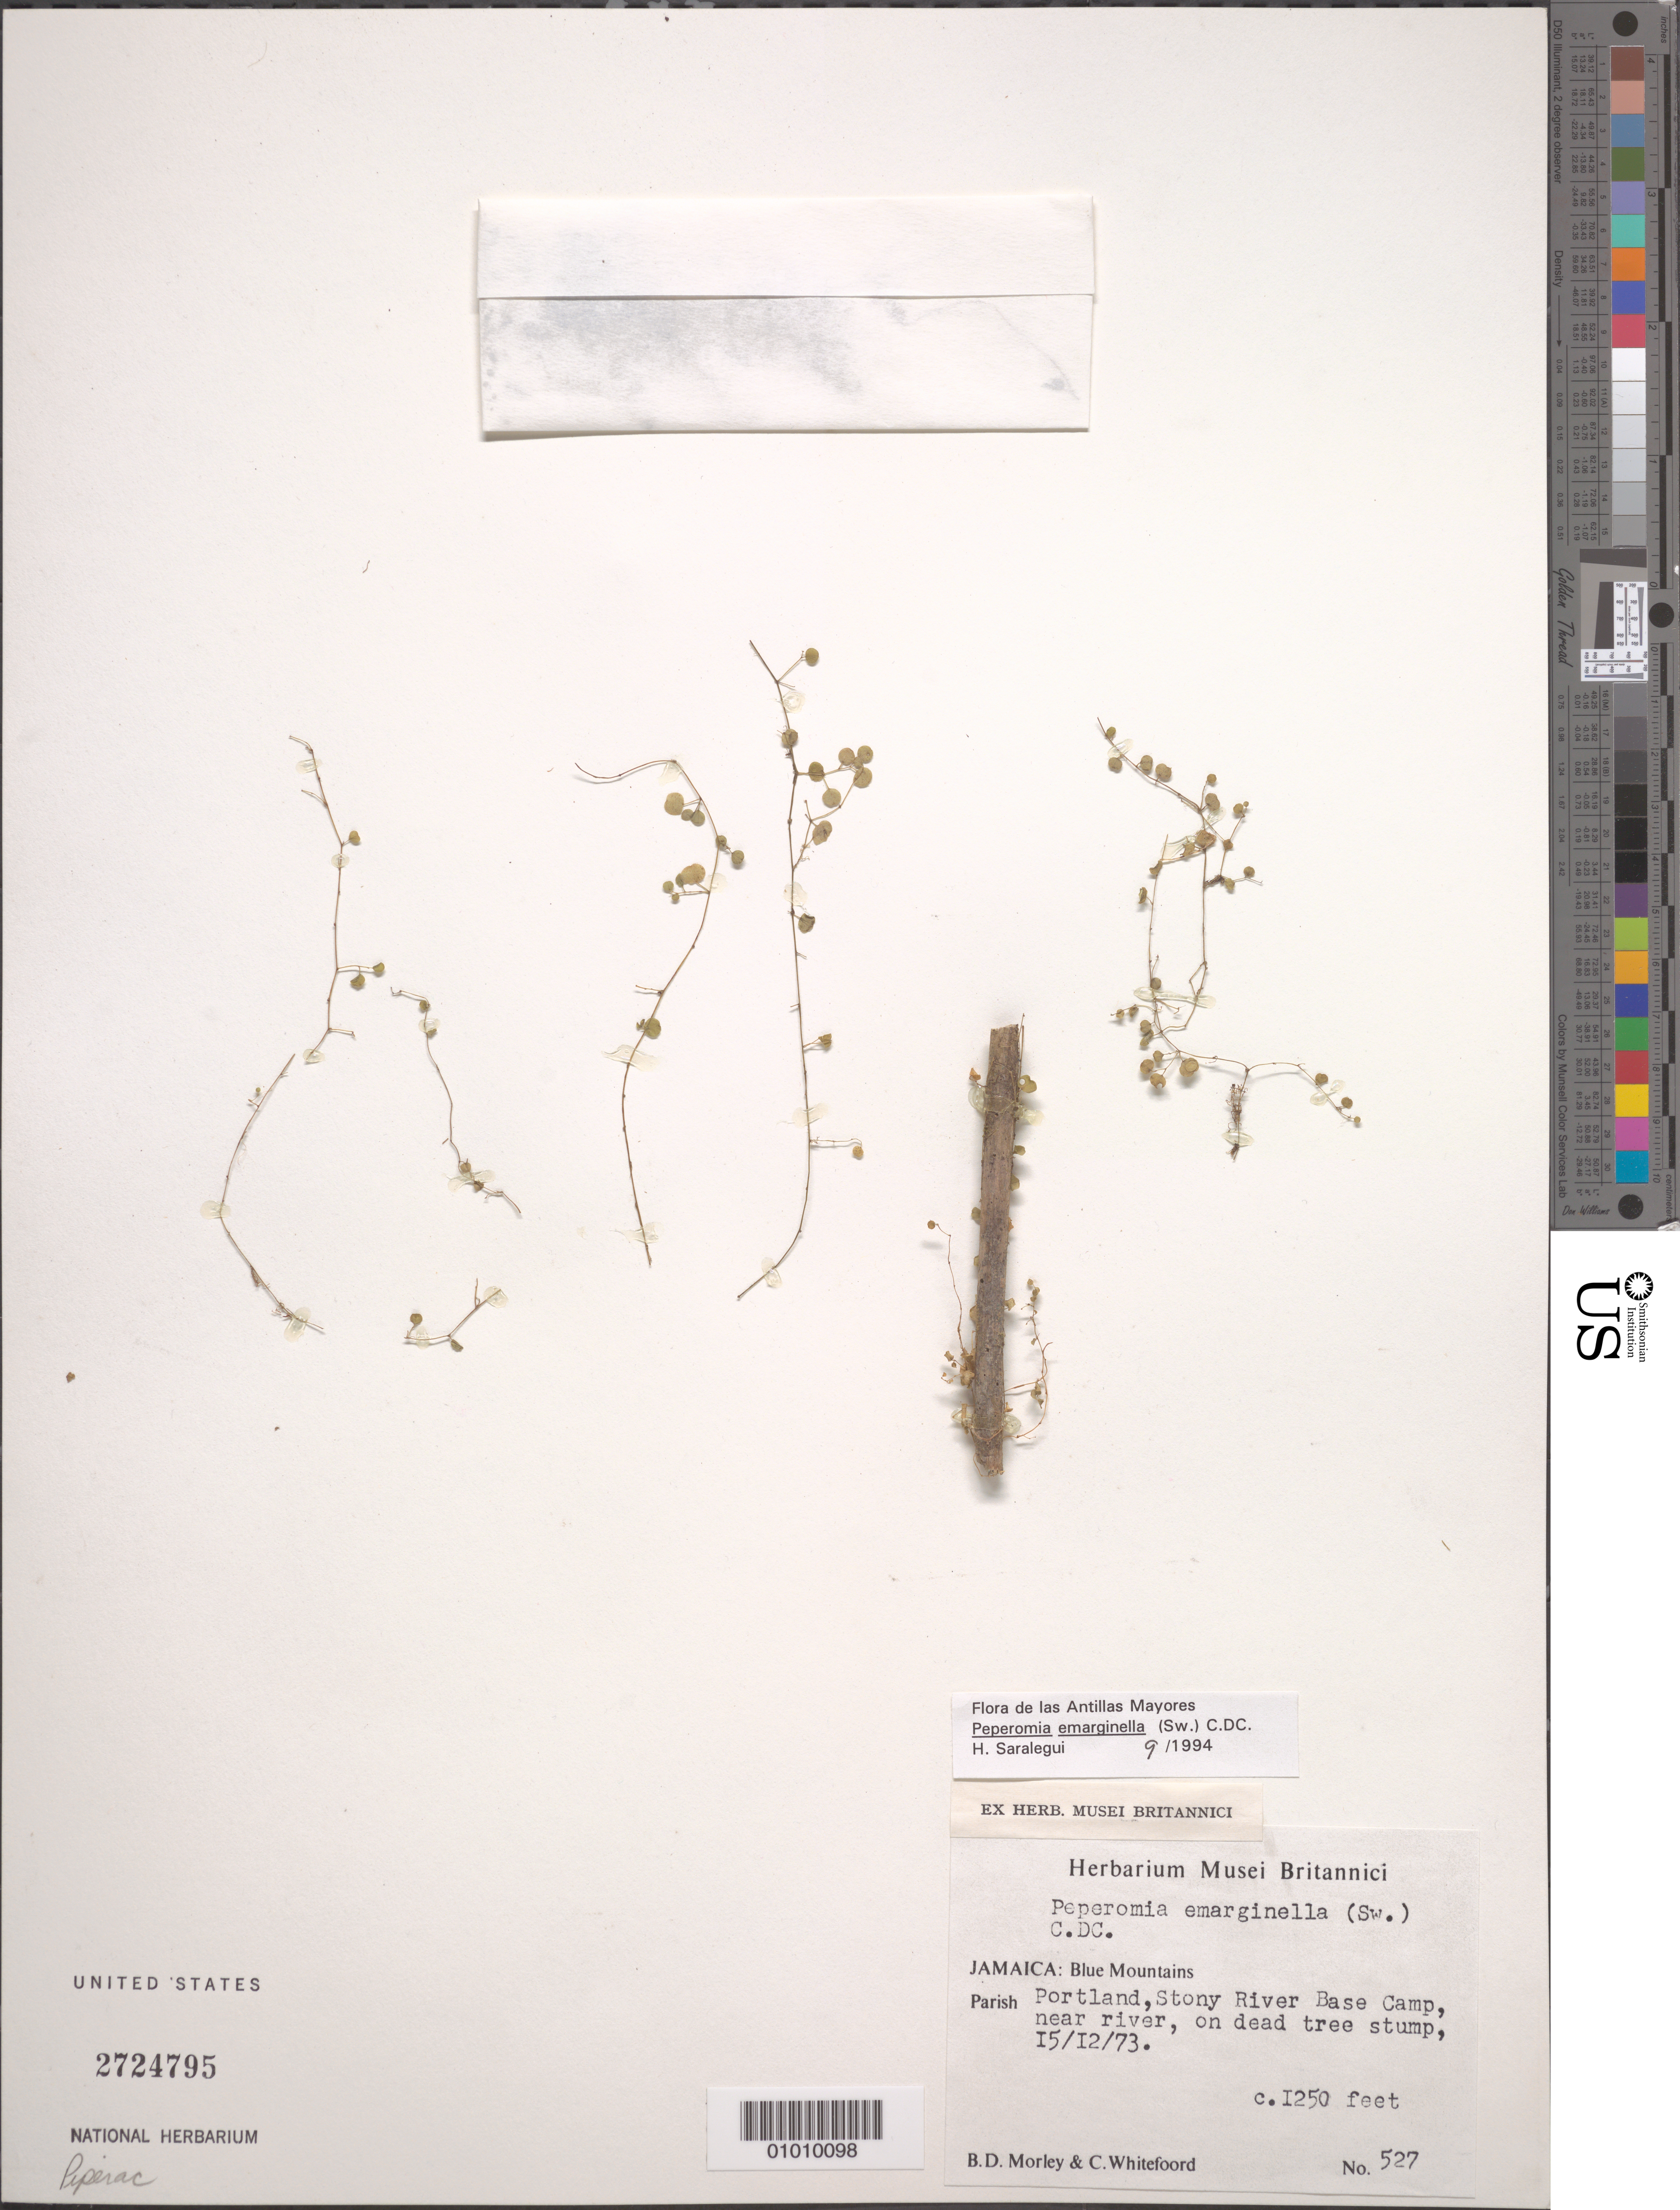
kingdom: Plantae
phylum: Tracheophyta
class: Magnoliopsida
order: Piperales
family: Piperaceae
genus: Peperomia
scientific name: Peperomia emarginella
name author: (Sw. ex Wikstr.) C. DC.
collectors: B. D. Morley & C. Whitefoord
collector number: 527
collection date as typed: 15 Dec 1973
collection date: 1973-12-15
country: Jamaica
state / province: Portland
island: Jamaica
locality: Portland. Stony River Base Camp near river, on dead tree stump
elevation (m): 381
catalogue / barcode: US 2724795